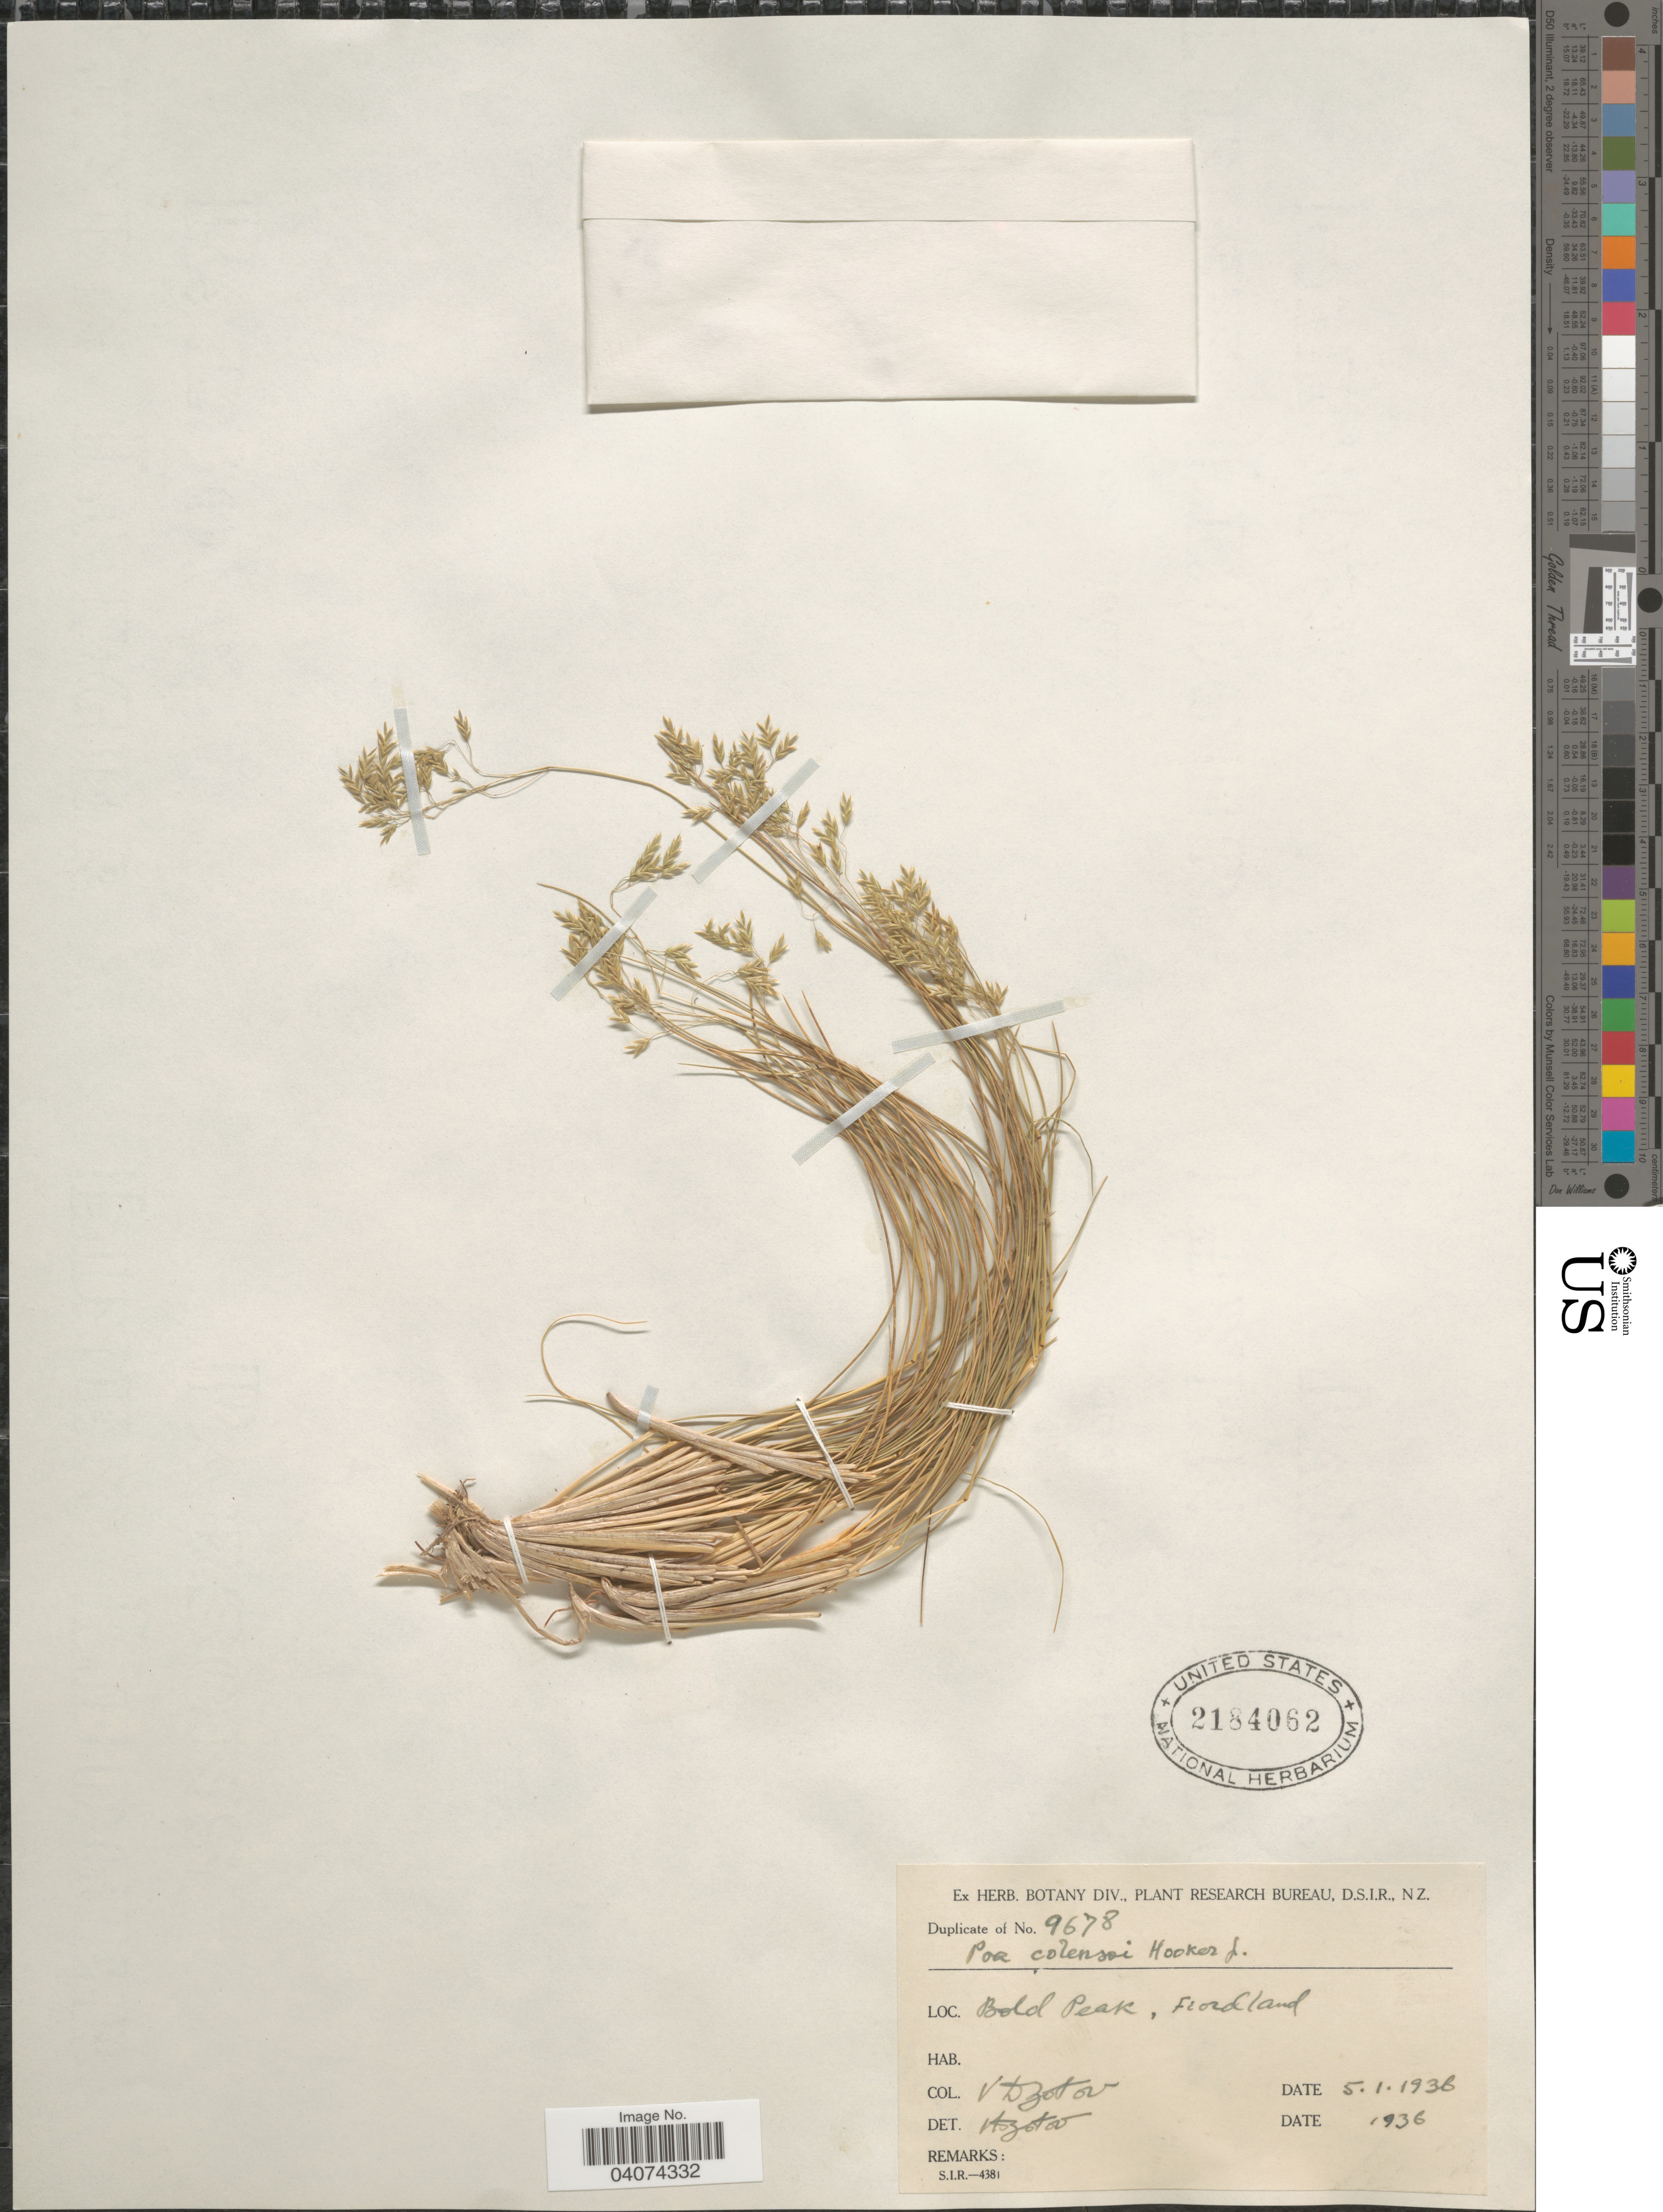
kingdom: Plantae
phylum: Tracheophyta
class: Liliopsida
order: Poales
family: Poaceae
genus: Poa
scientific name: Poa colensoi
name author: Hook. f.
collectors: V. Zotov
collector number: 9678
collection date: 1936-01-05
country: New Zealand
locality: Bold Peak, Fiordland.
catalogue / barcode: US 2184062